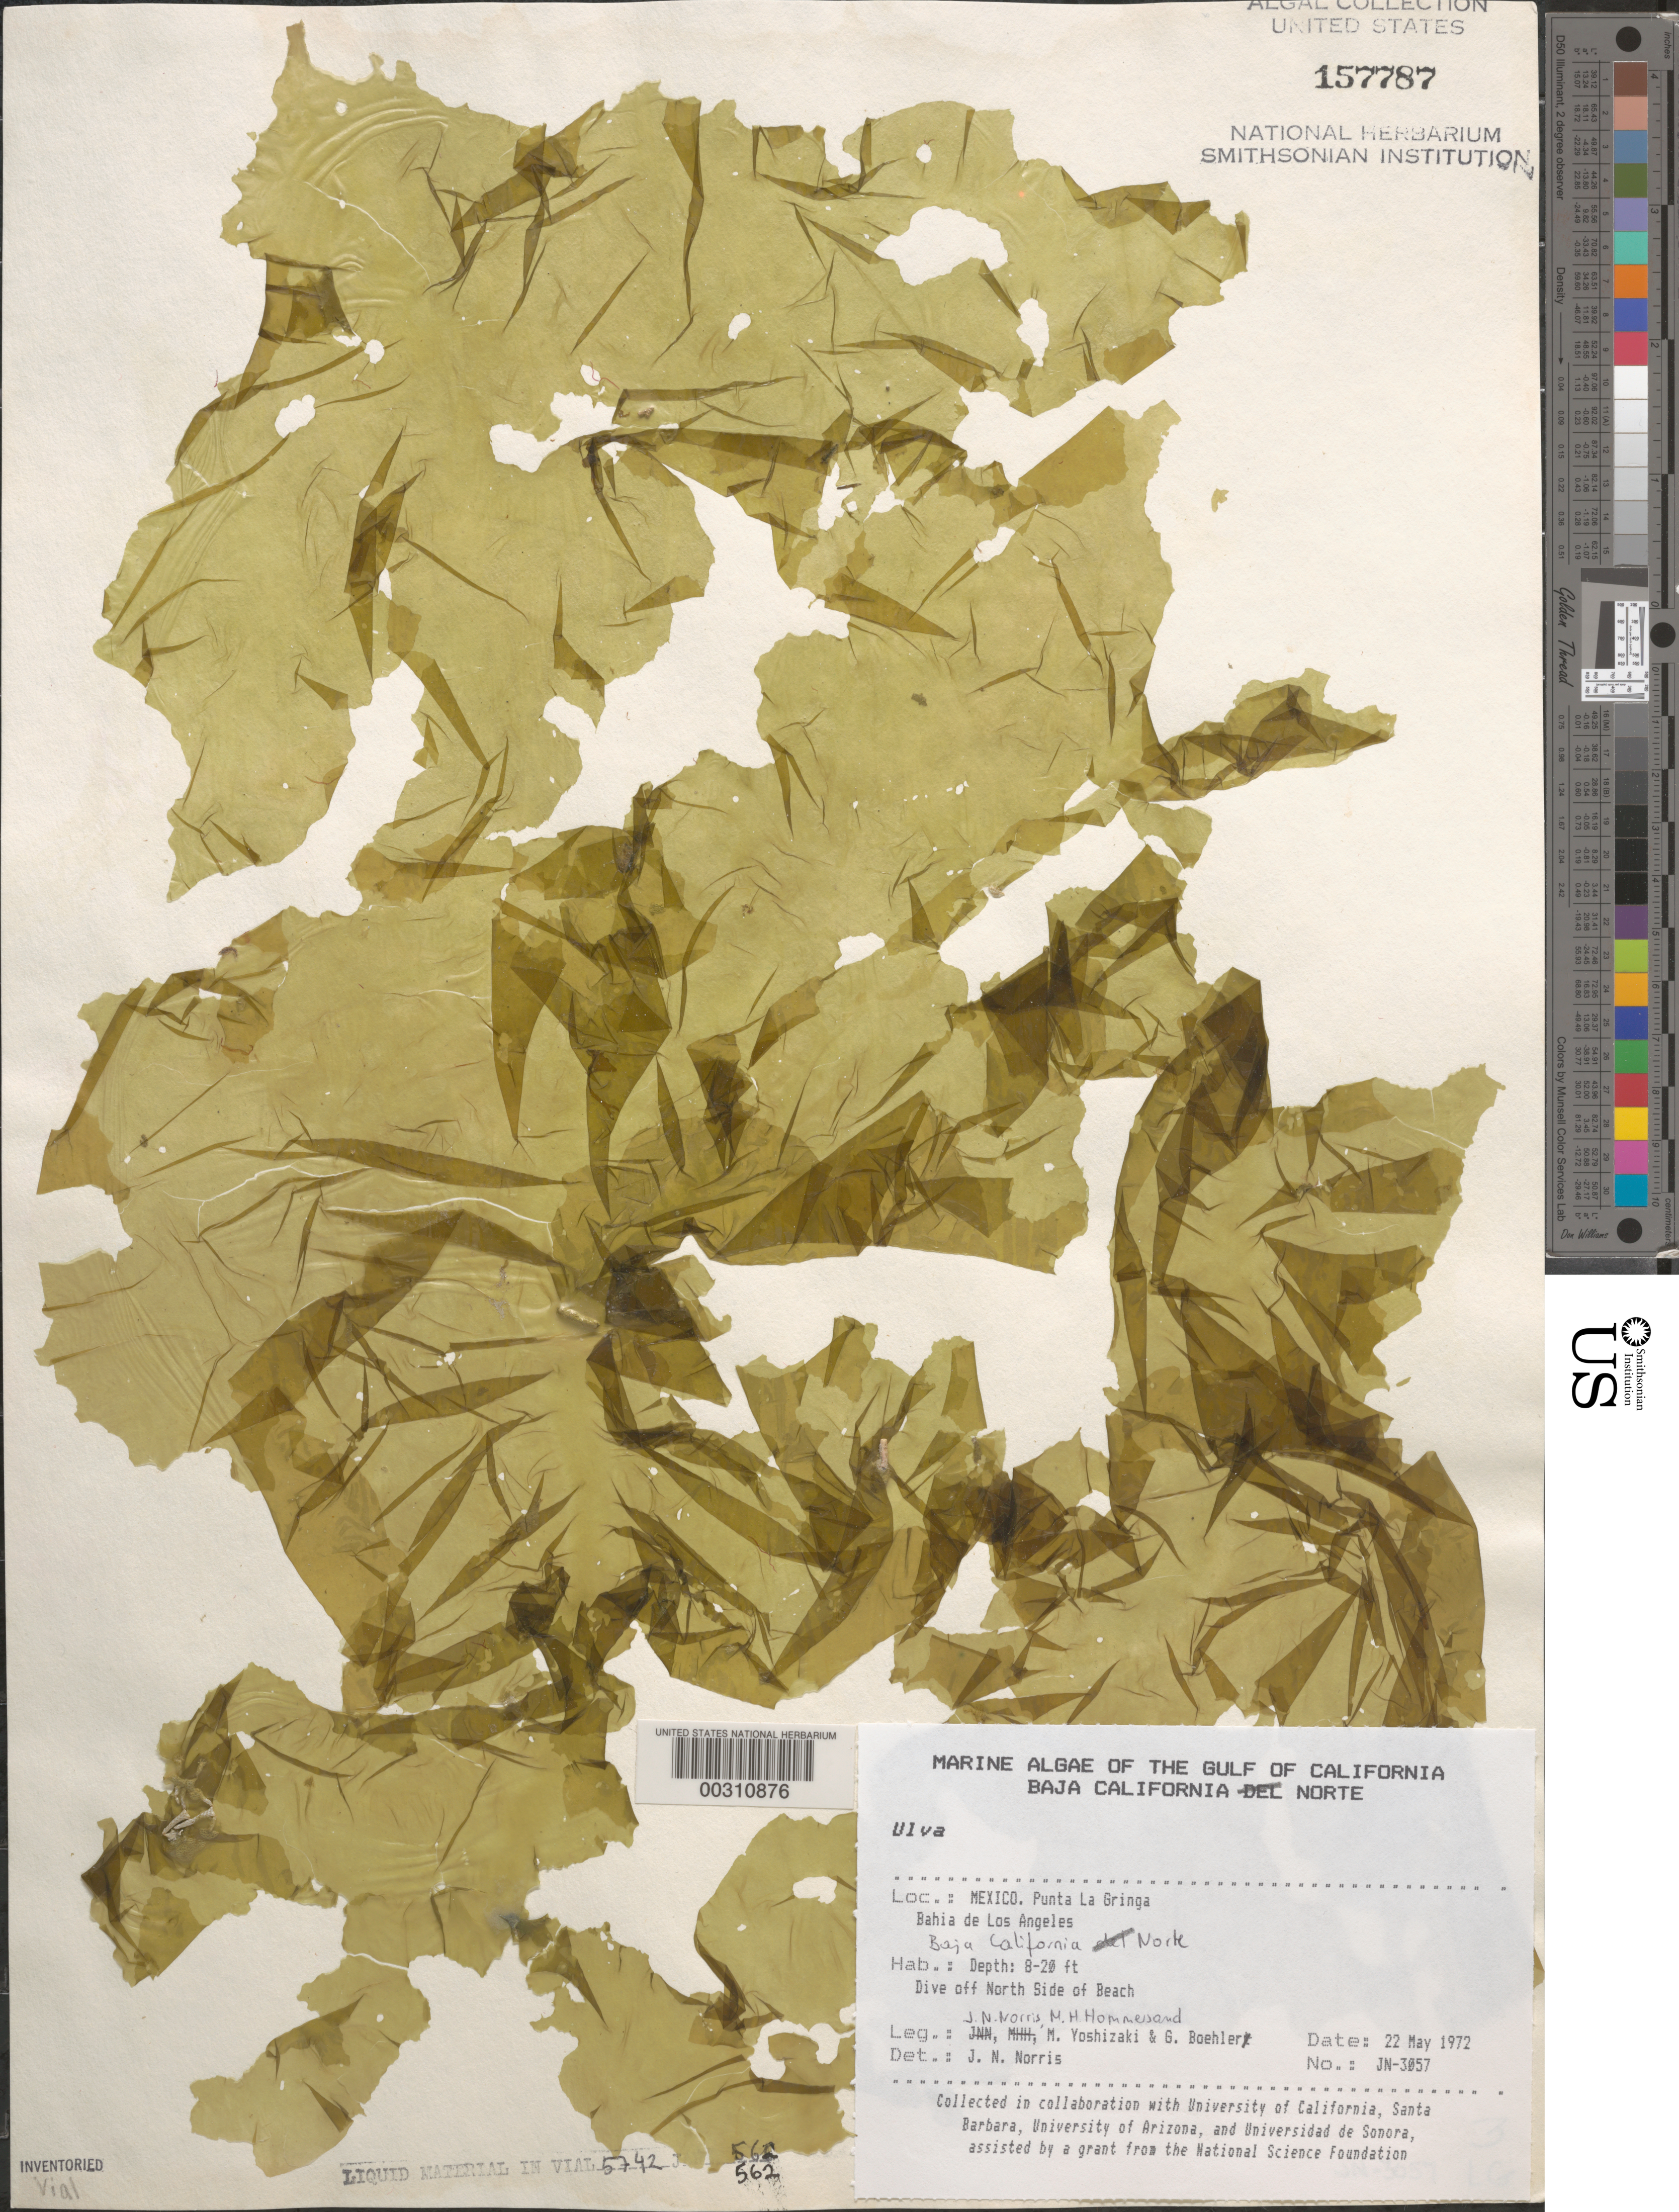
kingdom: Plantae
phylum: Chlorophyta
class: Ulvophyceae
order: Ulvales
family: Ulvaceae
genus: Ulva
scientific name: Ulva sp.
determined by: Norris, James N.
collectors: J. N. Norris, M. H. Hommersand, M. Yoshizaki & G. Boehlert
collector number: JN-3057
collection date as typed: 22 May 1972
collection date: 1972-05-22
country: Mexico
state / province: Baja California Norte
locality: Punta La Gringa, Bahia de los Angeles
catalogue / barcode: US 157787